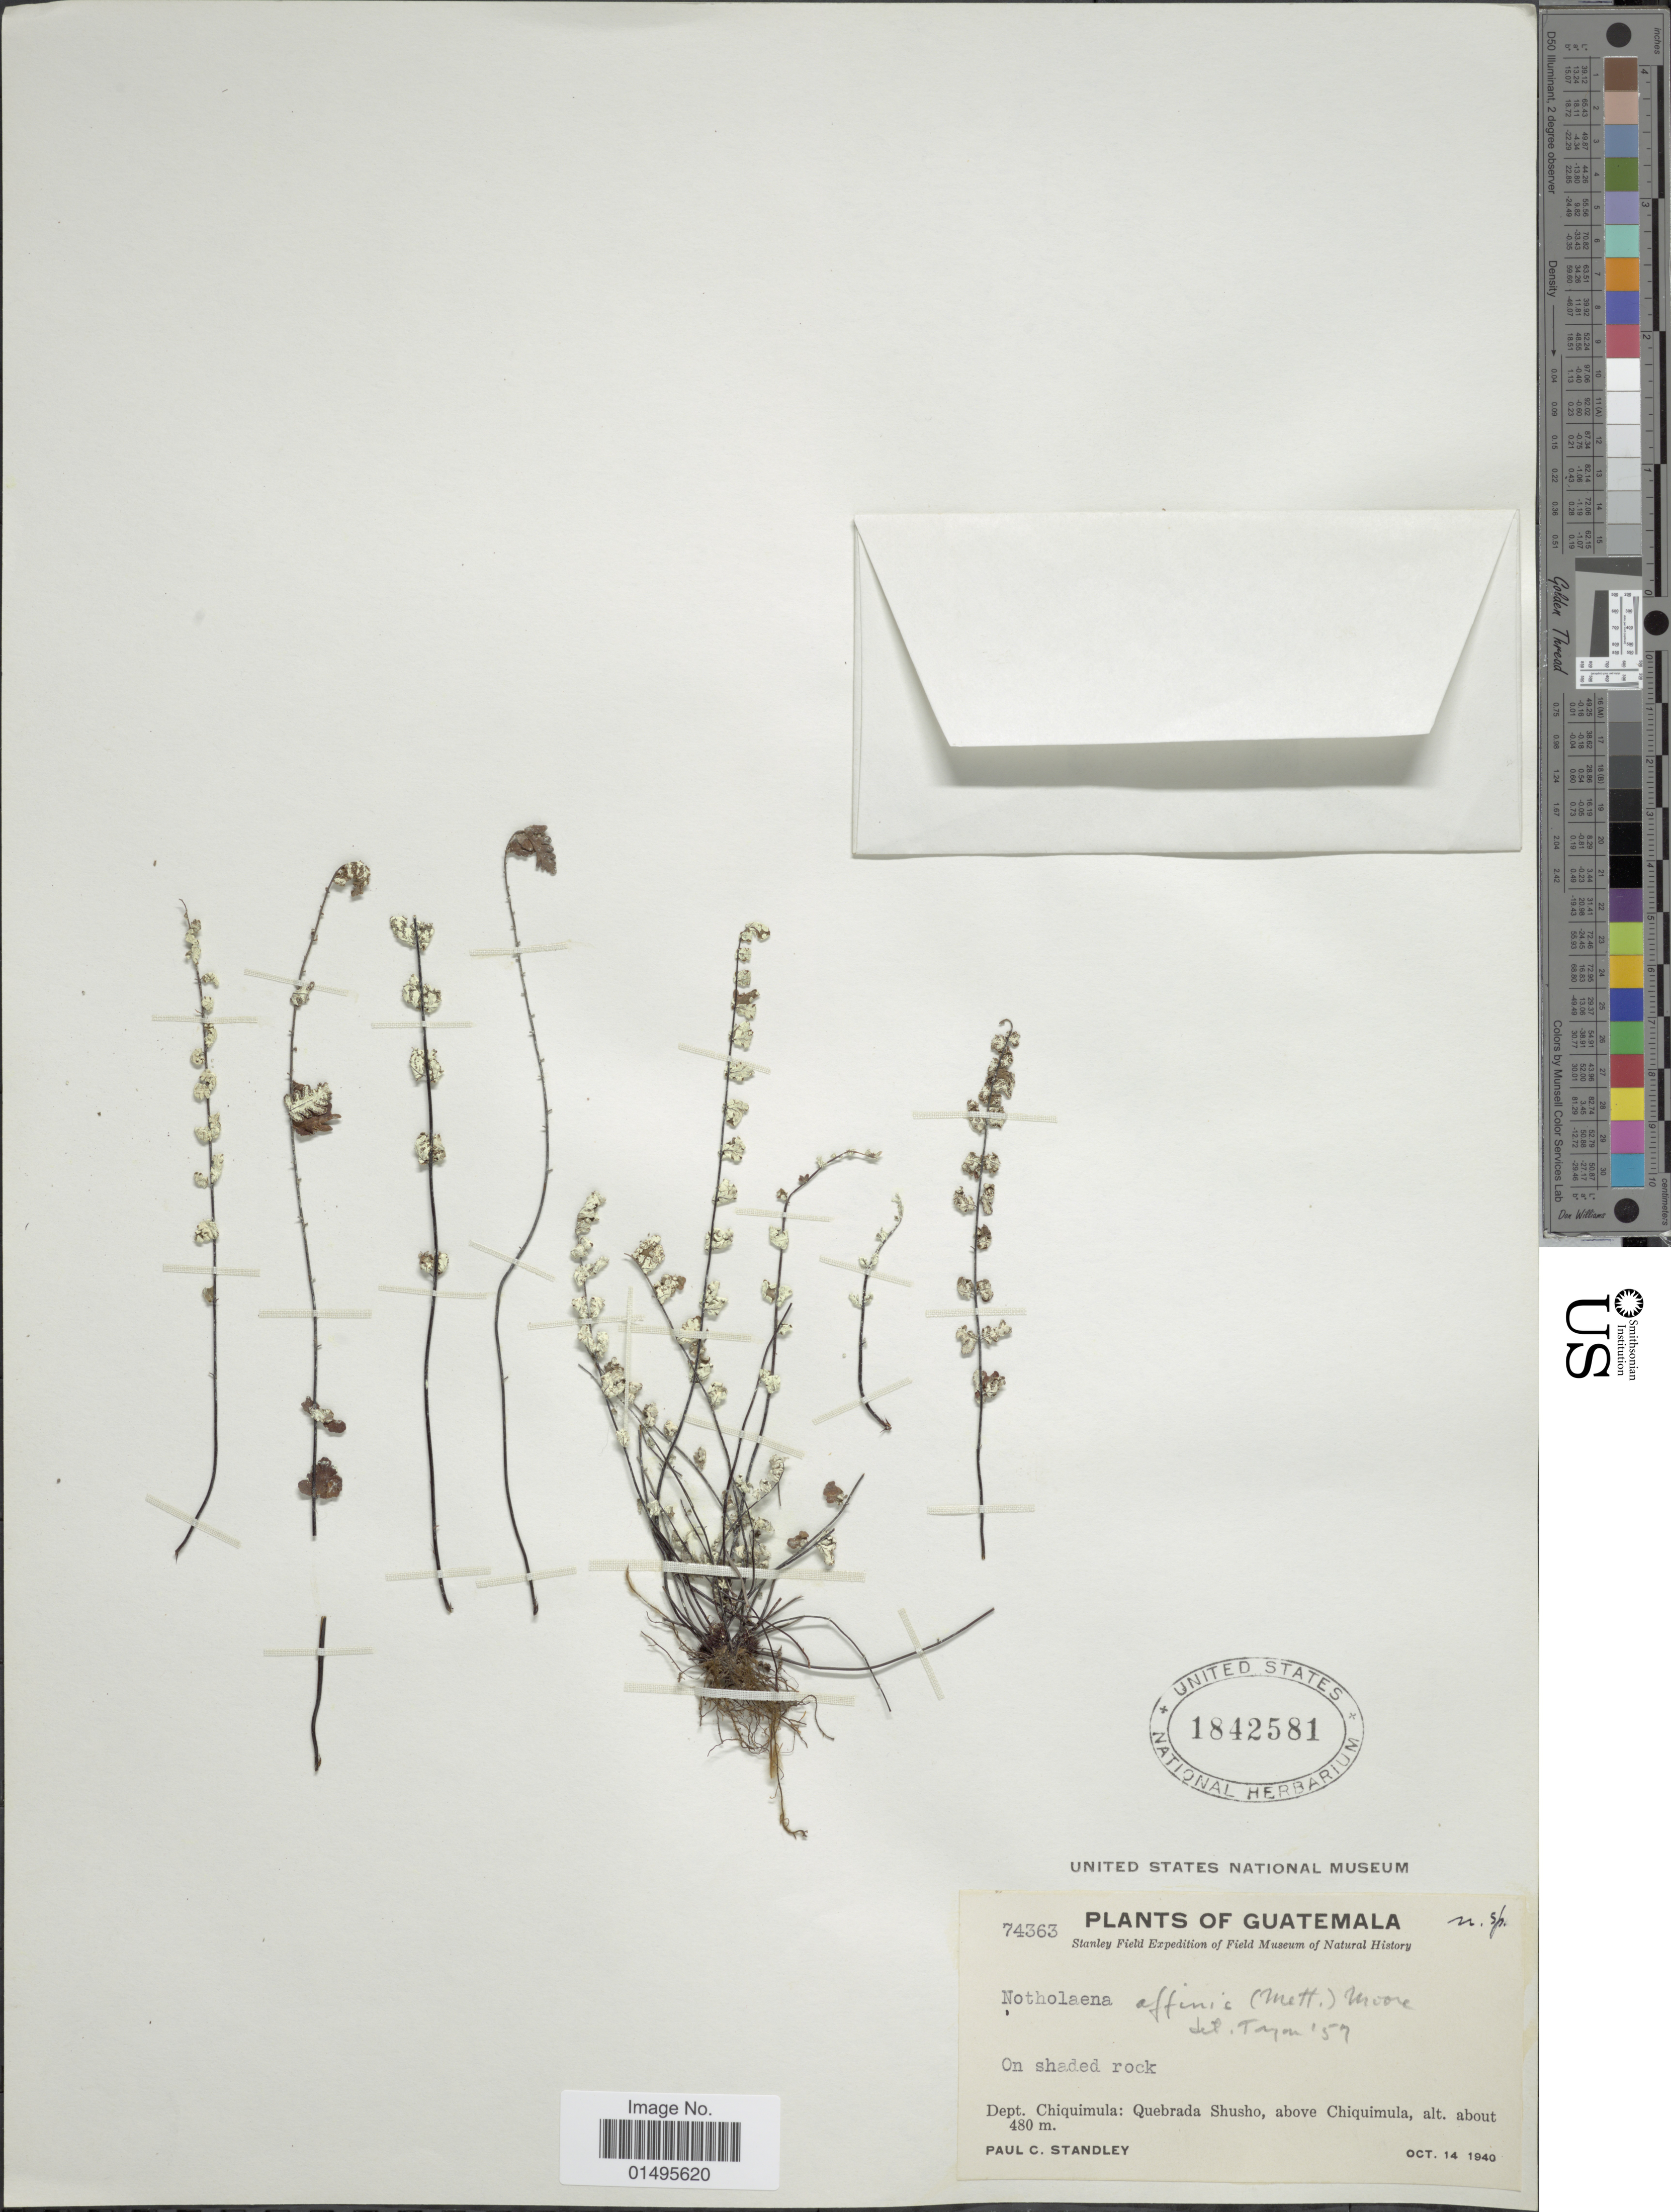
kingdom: Plantae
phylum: Tracheophyta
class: Polypodiopsida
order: Polypodiales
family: Pteridaceae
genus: Notholaena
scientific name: Notholaena affinis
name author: (Ekman) T. Moore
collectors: P. C. Standley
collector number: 74363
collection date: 1940-10-14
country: Guatemala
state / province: Chiquimula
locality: Dept. Chiquimula: Quebrada Shusho, above Chiquimula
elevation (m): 480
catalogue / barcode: US 1842581